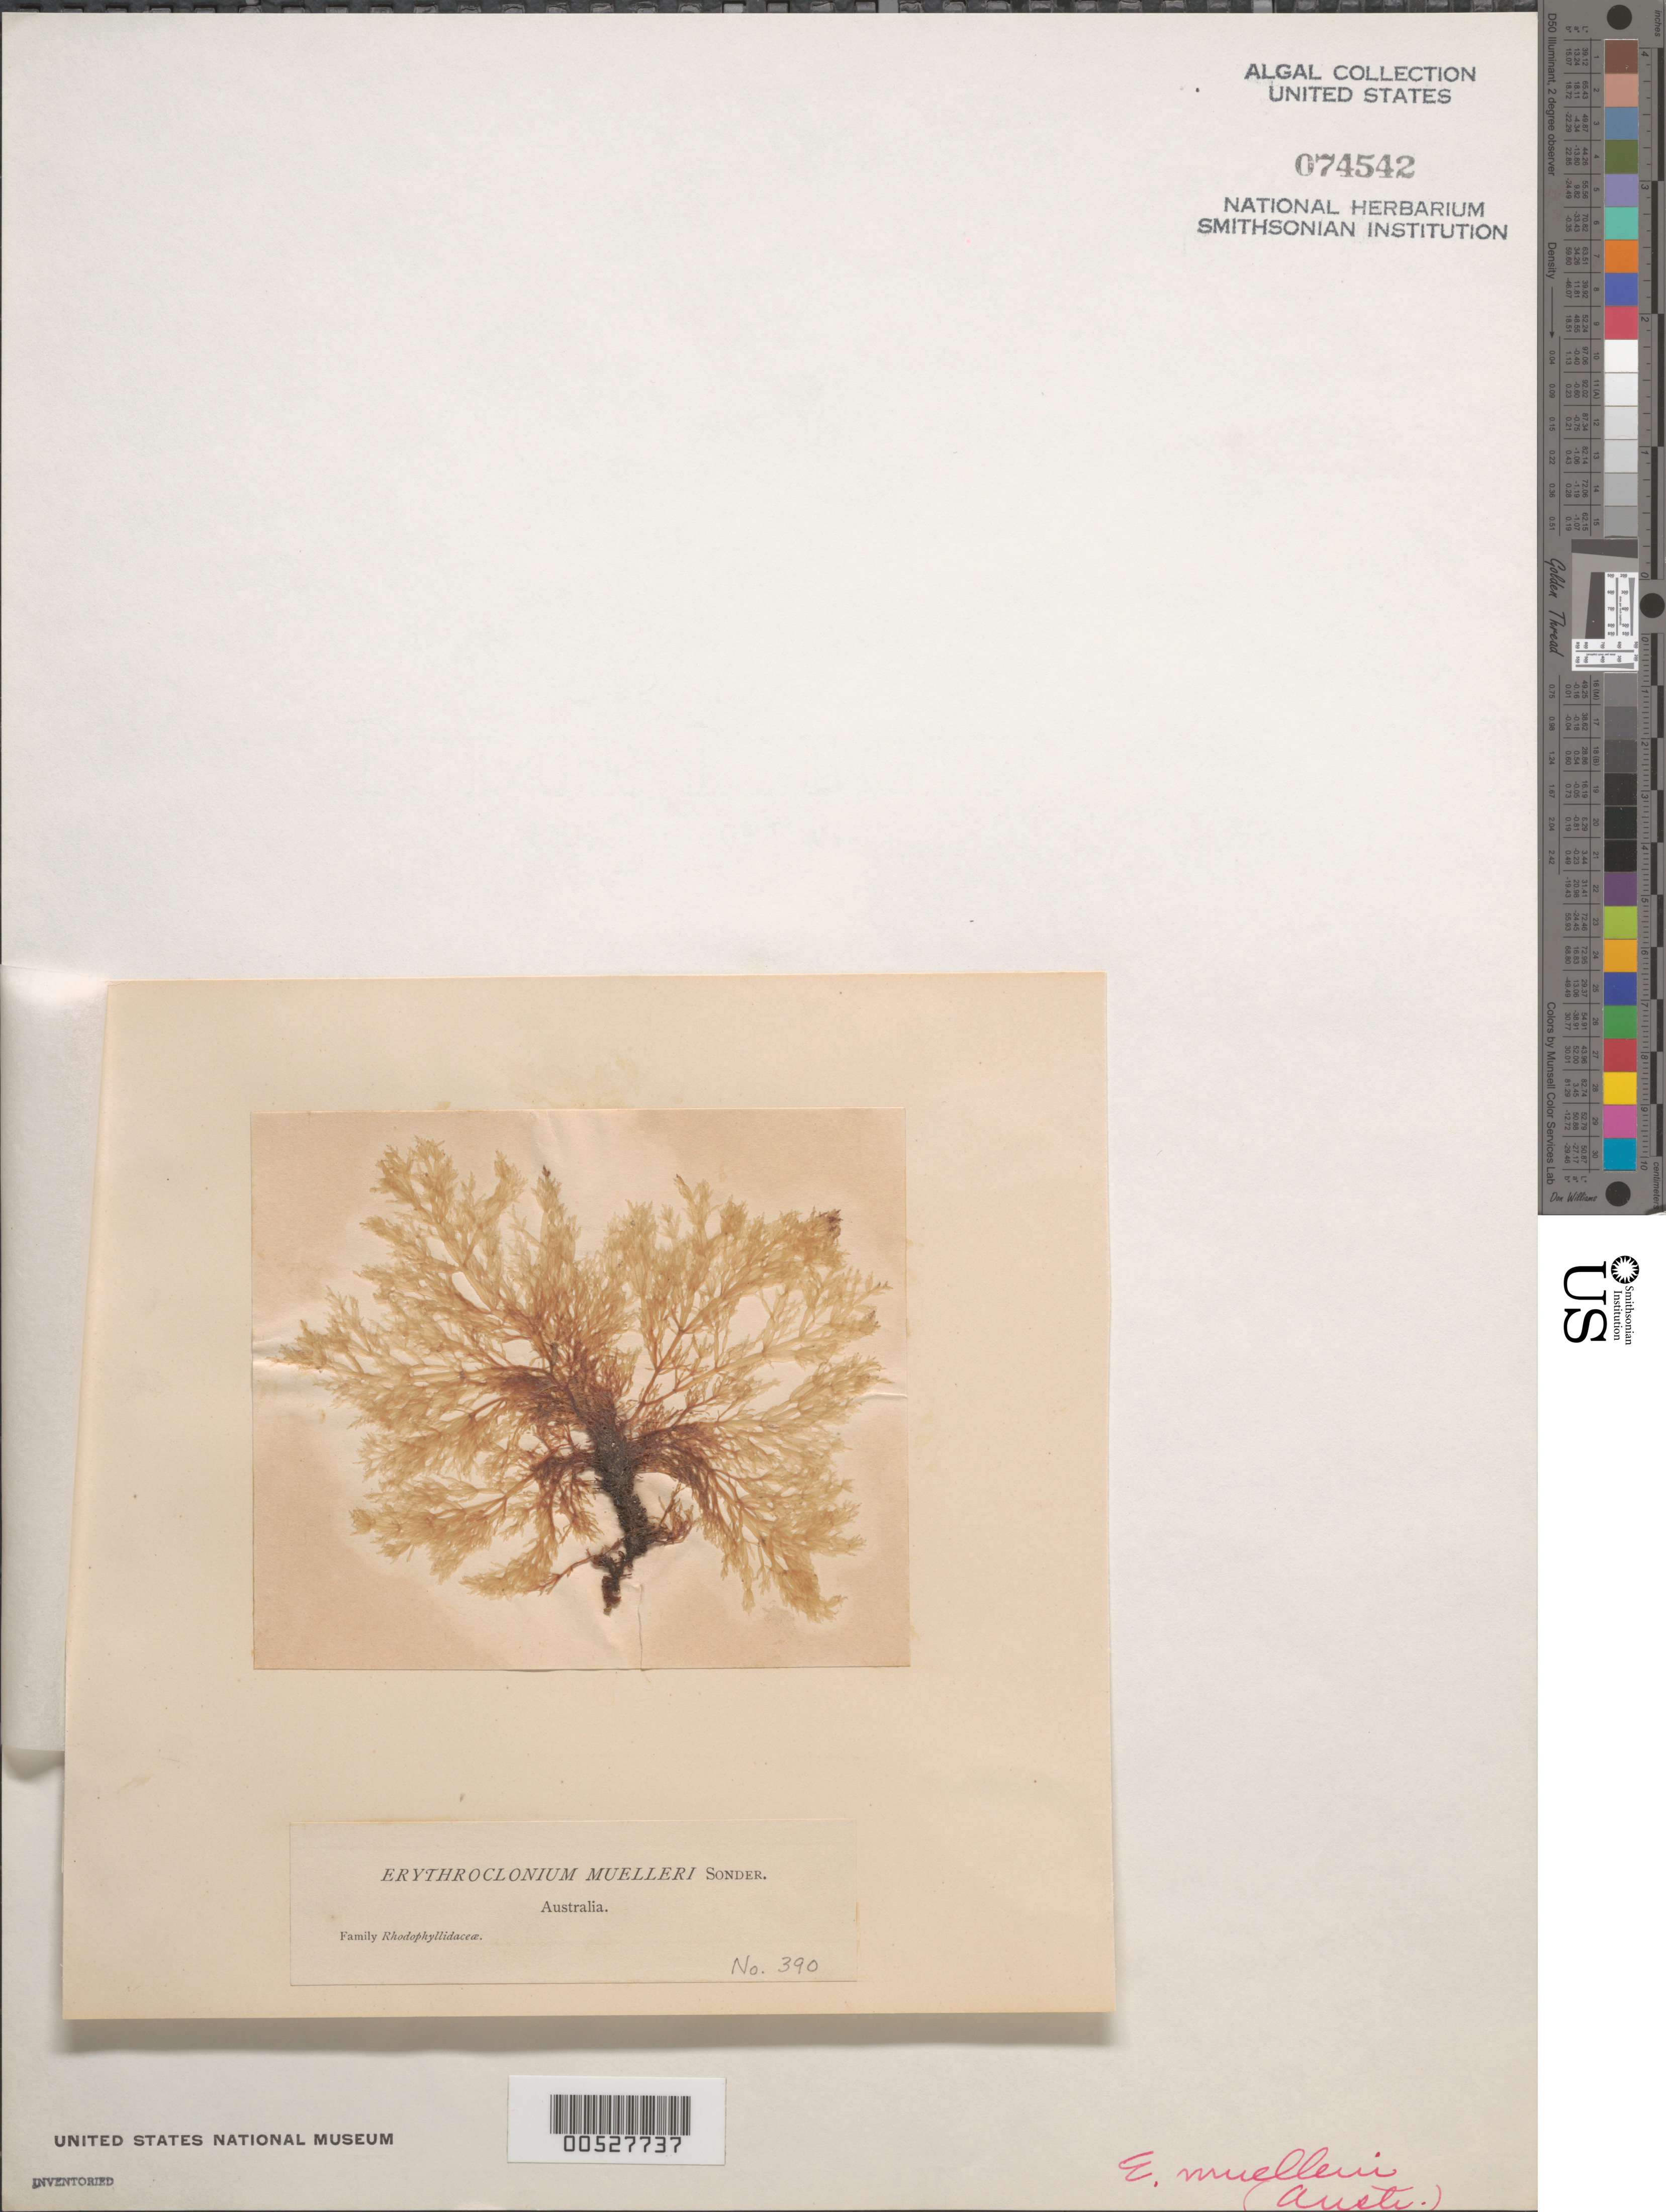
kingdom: Plantae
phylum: Rhodophyta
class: Florideophyceae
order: Gigartinales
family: Areschougiaceae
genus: Erythroclonium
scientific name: Erythroclonium muelleri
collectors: W. Harvey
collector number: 390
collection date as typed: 1854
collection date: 1854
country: Australia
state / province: Western Australia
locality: Princess Royal Harbor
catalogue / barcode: US 74542